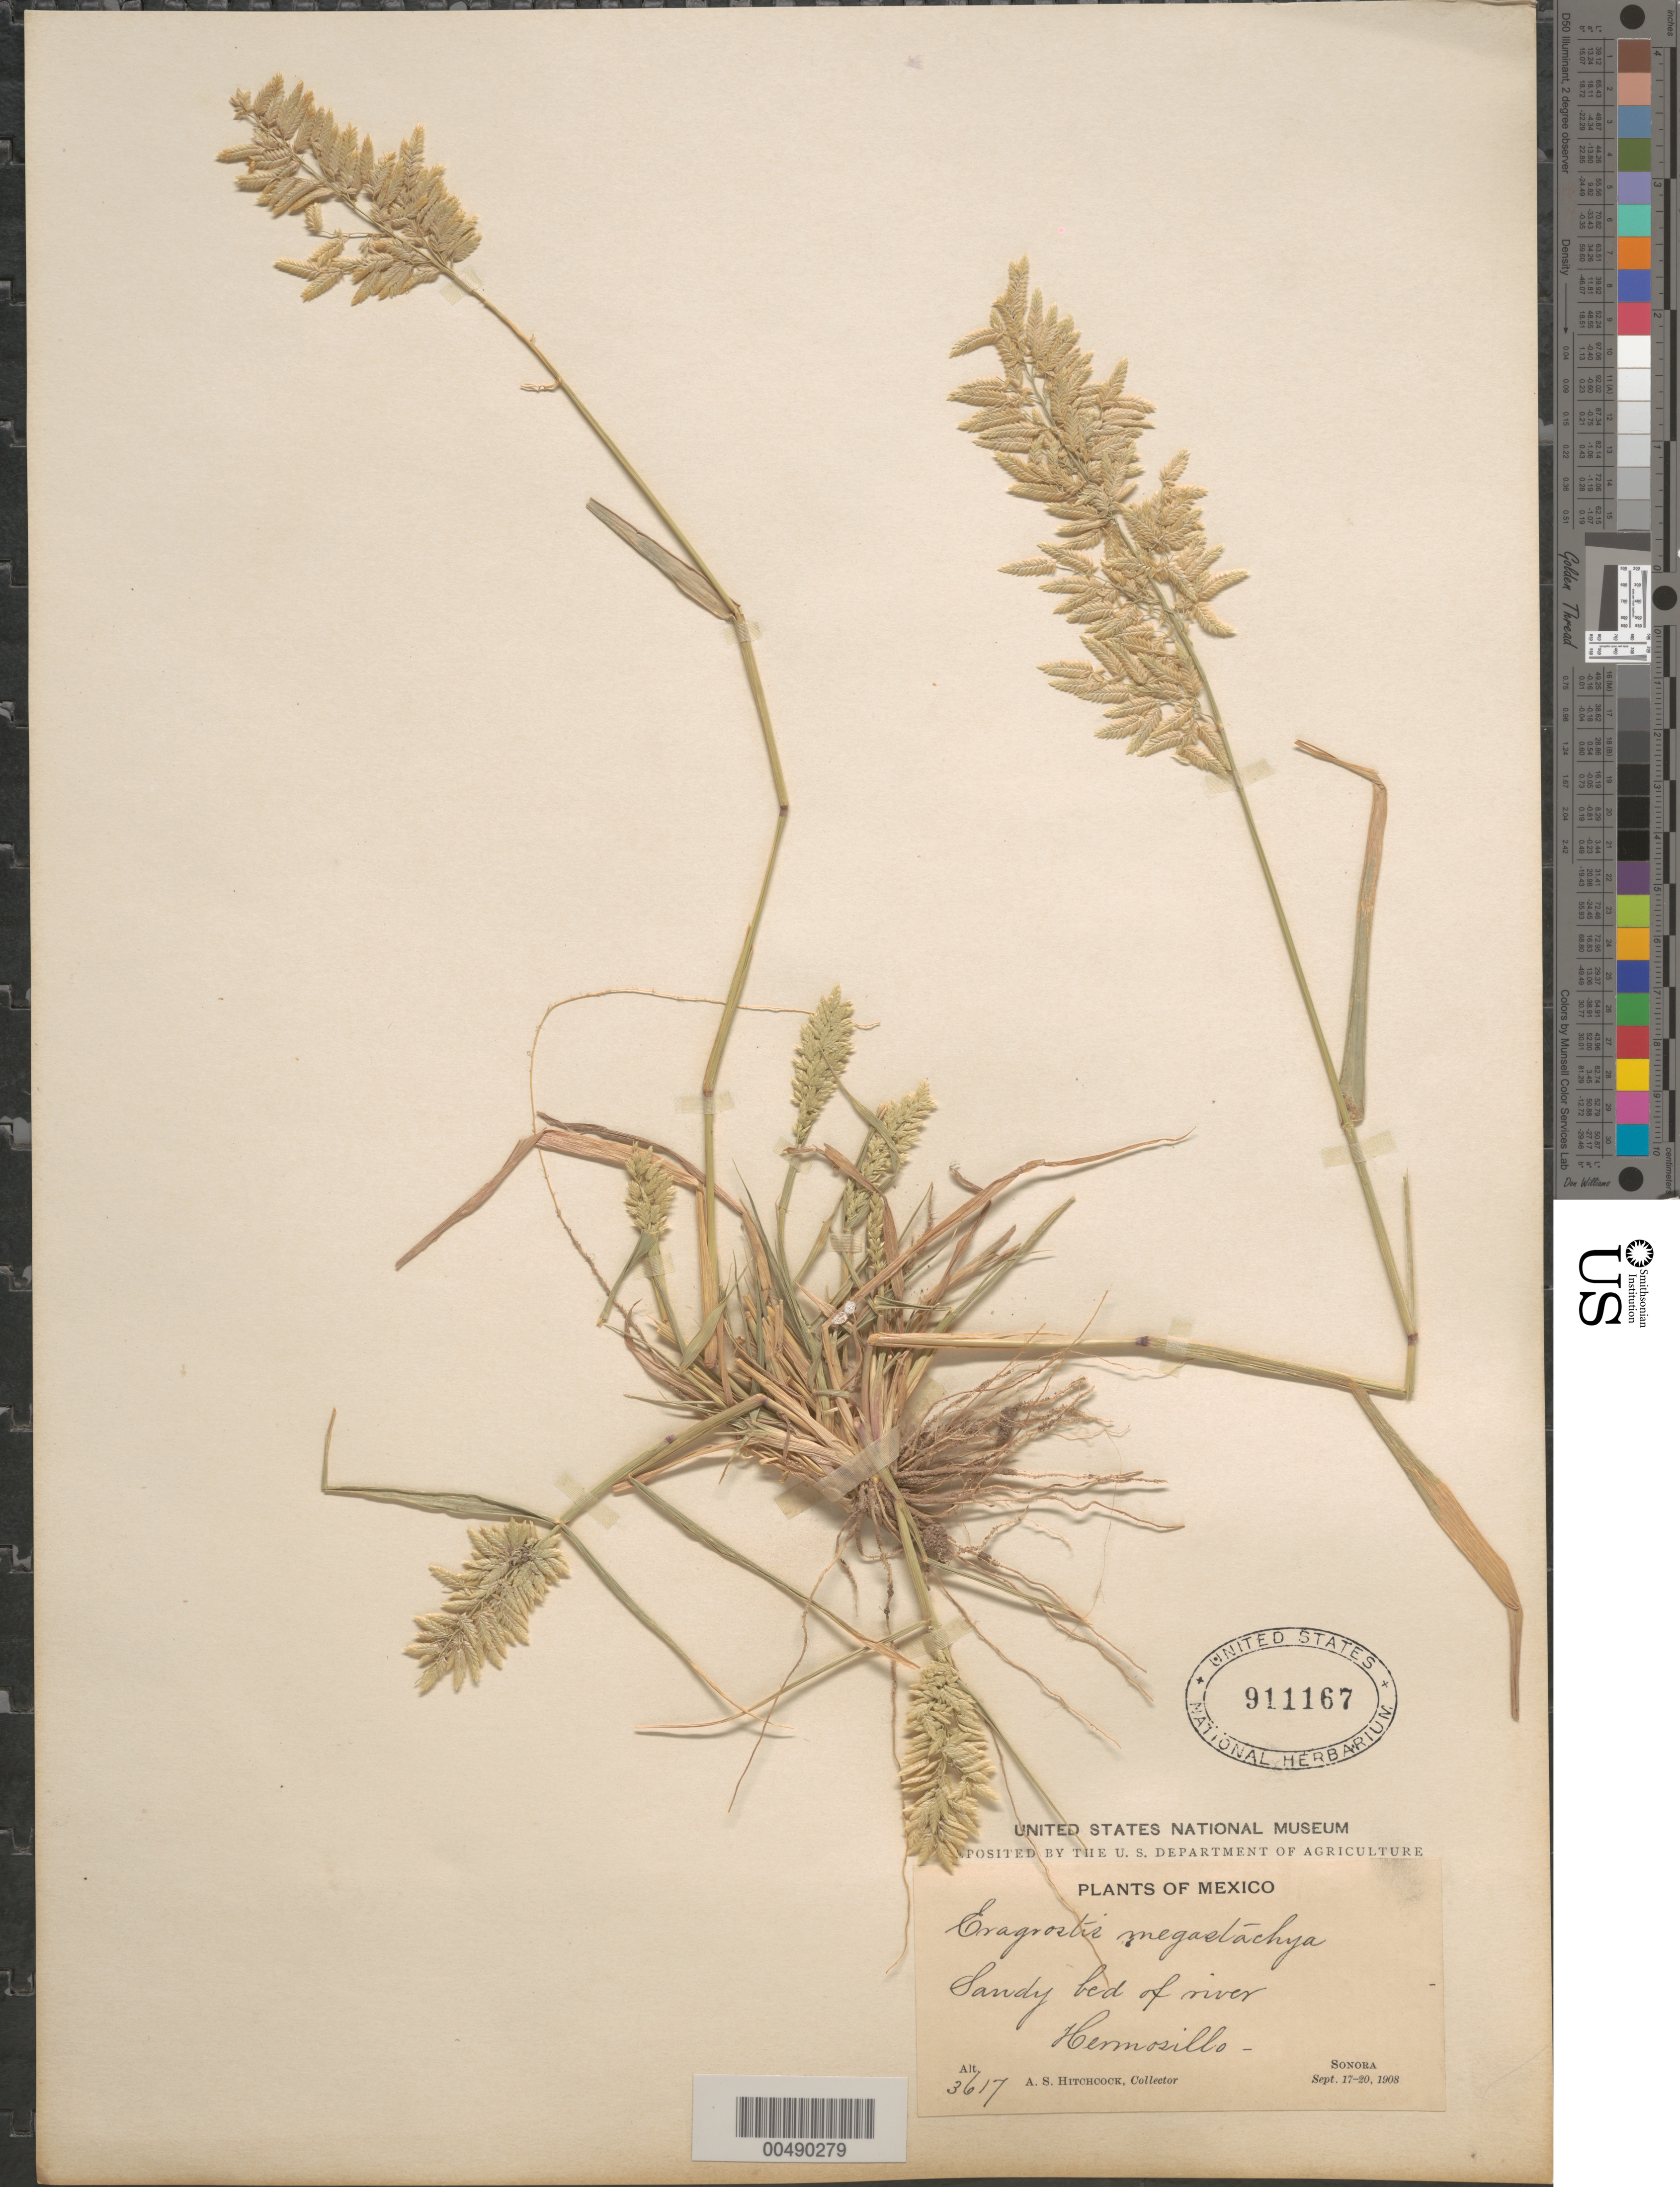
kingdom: Plantae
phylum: Tracheophyta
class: Liliopsida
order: Poales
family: Poaceae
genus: Eragrostis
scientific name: Eragrostis cilianensis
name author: (Bellardi) Vignolo ex Janch.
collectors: A. S. Hitchcock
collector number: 3617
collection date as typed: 17 Sep 1908 to 20 Sep 1908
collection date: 1908-09-17/1908-09-20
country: Mexico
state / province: Sonora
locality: Hermosillo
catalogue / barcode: US 911167